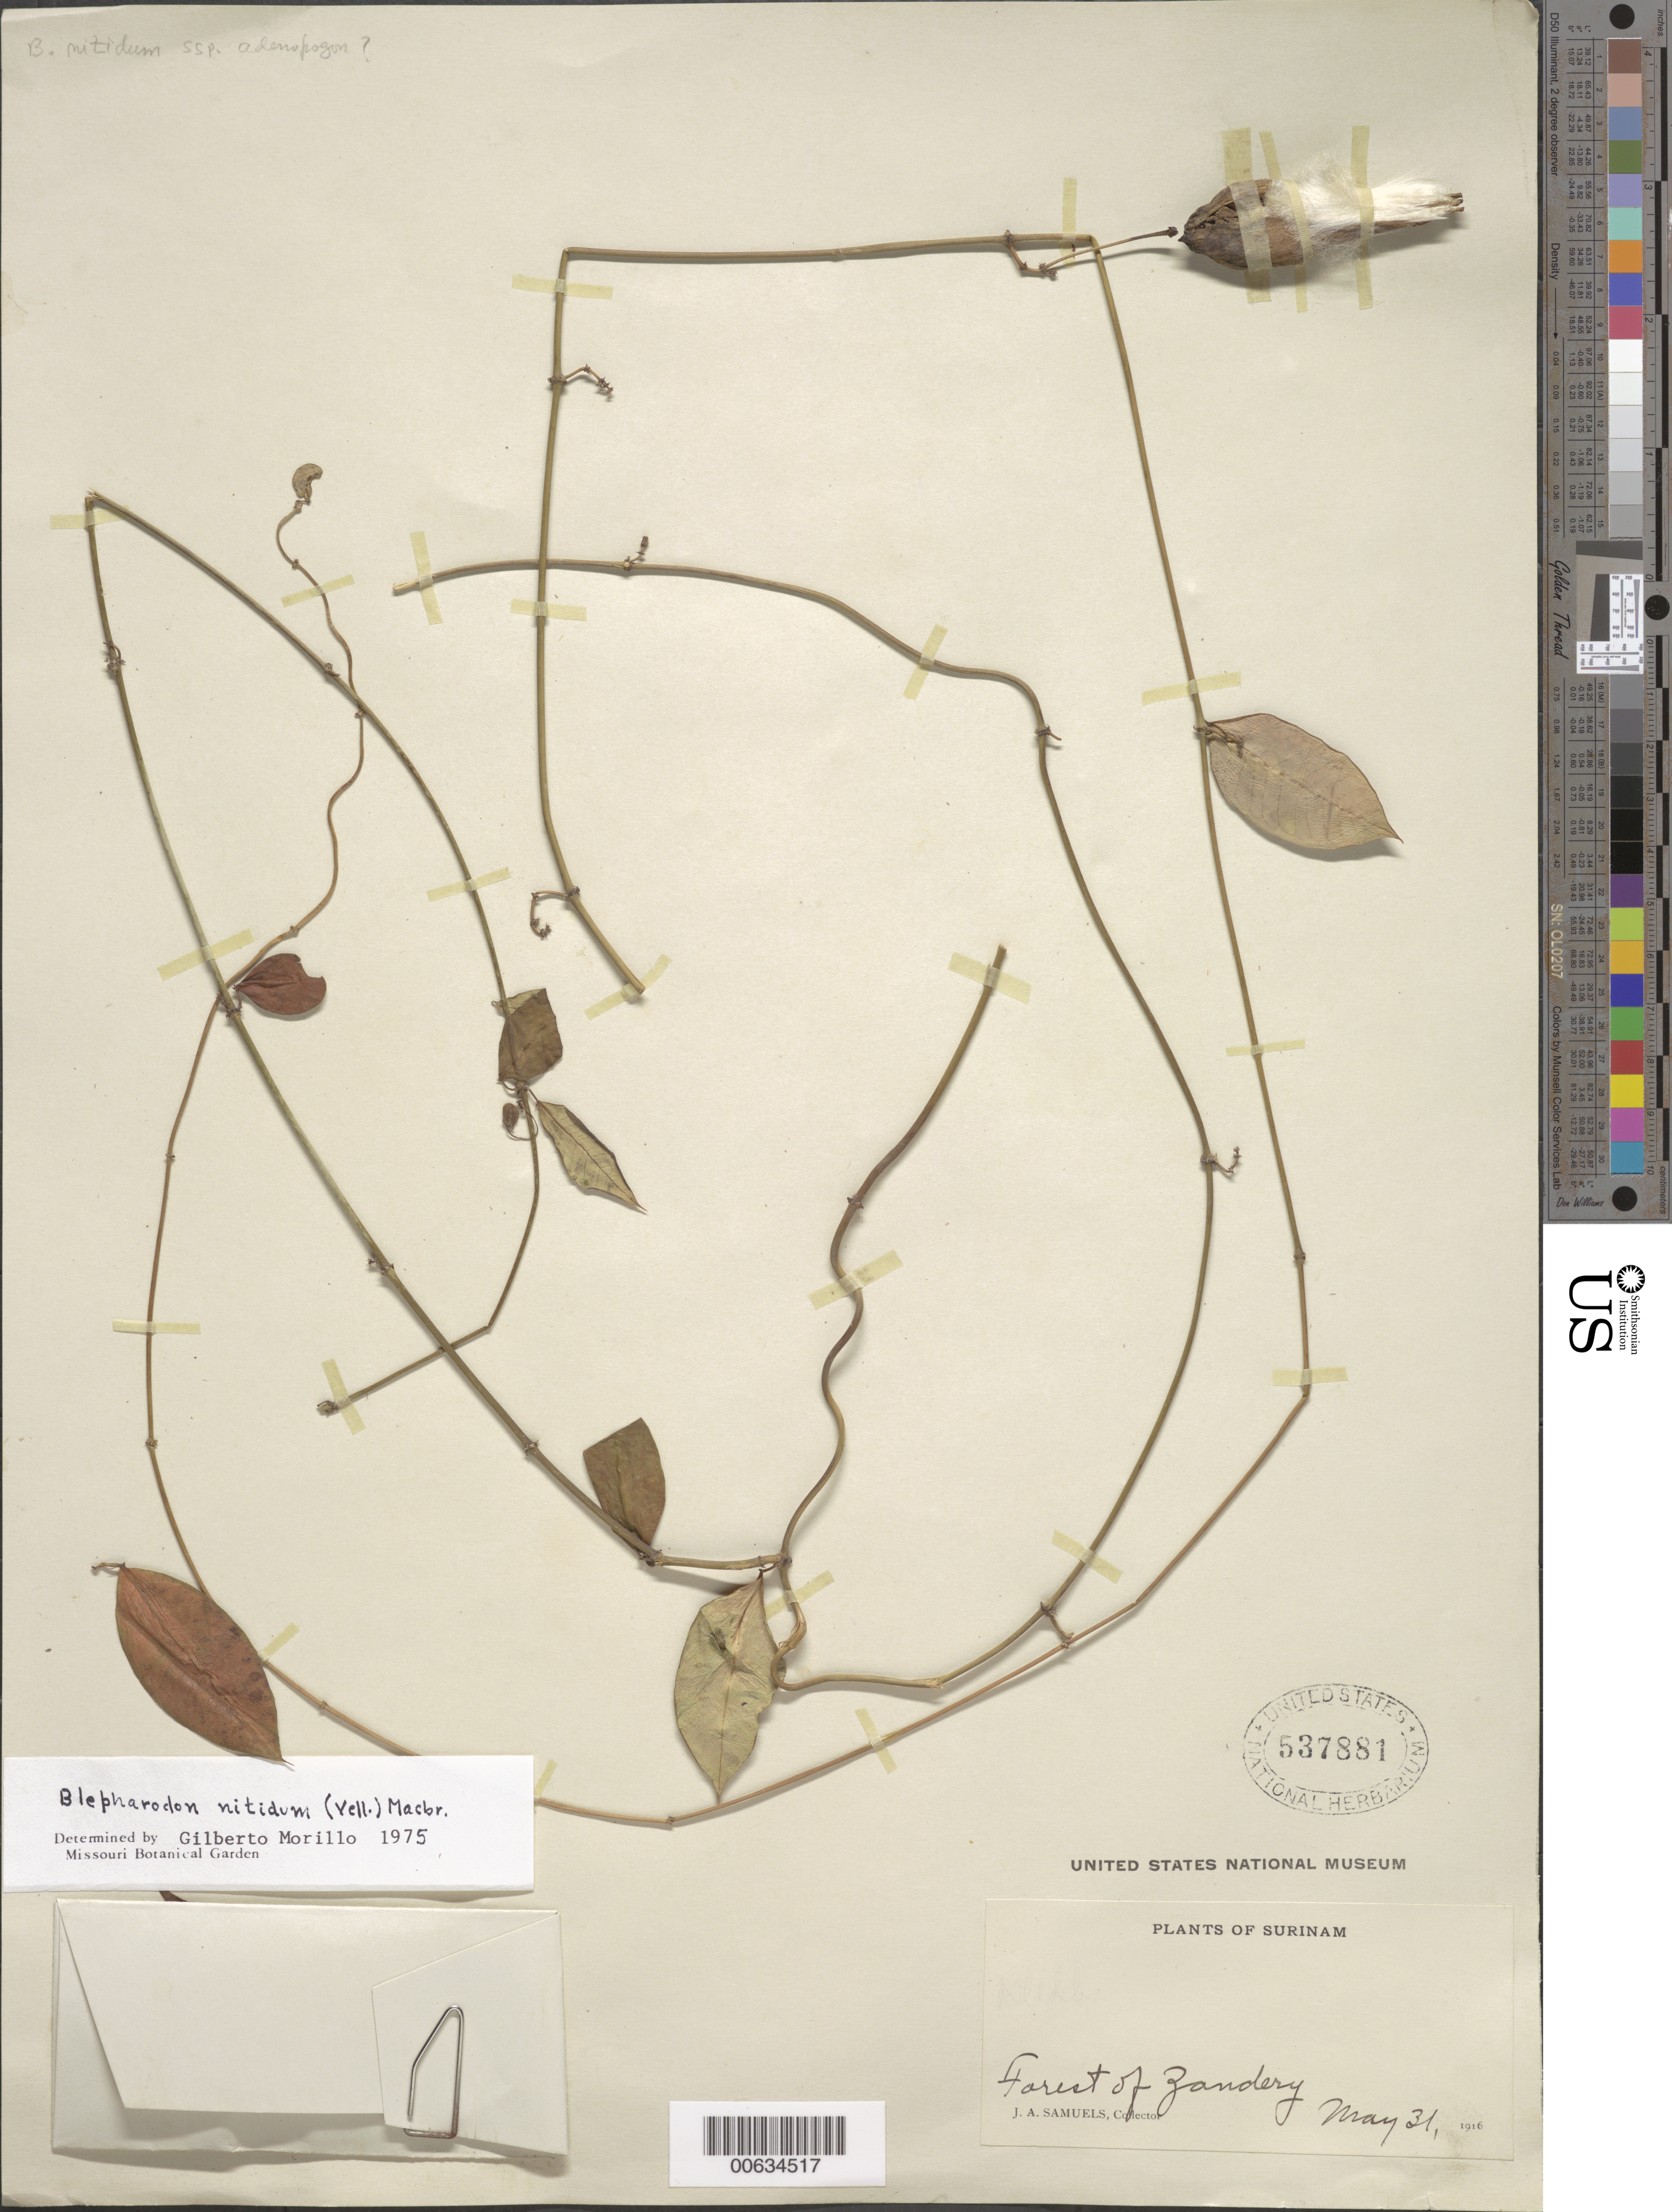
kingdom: Plantae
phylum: Tracheophyta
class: Magnoliopsida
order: Gentianales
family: Apocynaceae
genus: Blepharodon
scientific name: Blepharodon nitidus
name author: (Vell.) J.F. Macbr.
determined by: Morillo, G. N.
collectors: J. A. Samuels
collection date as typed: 31-May-16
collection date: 1916-05-31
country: Suriname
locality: Zanderij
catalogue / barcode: US 537881